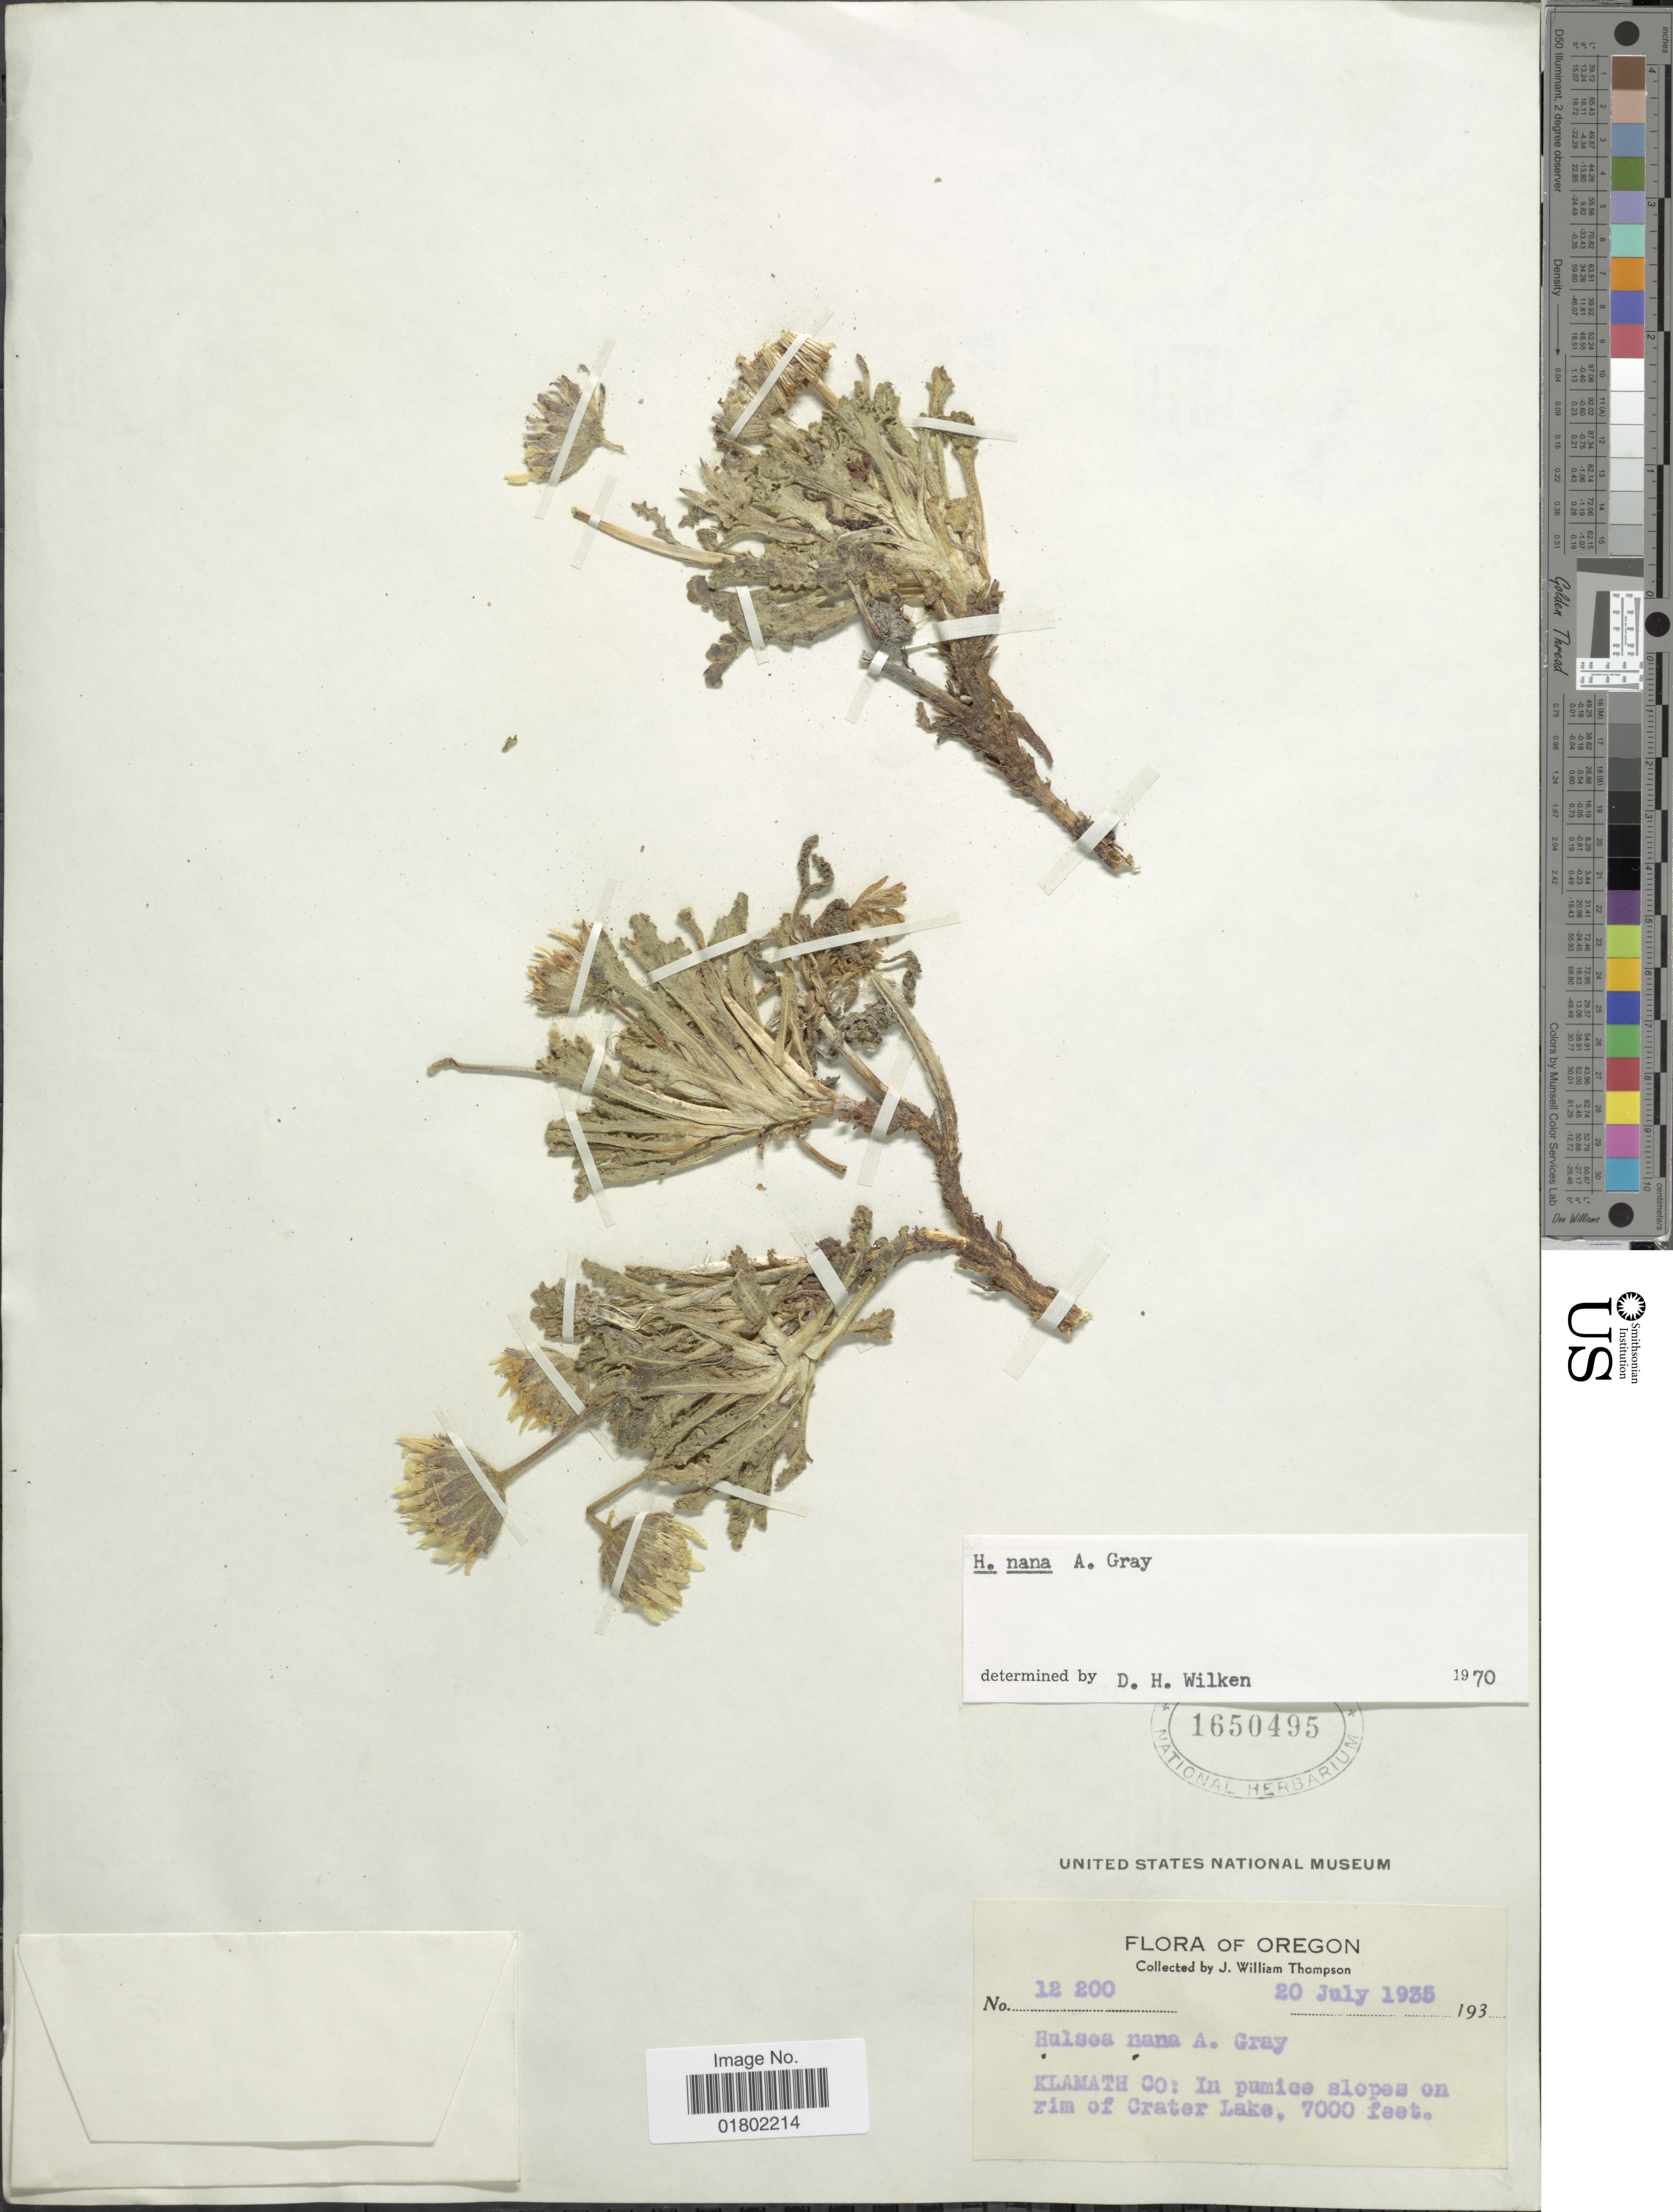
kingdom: Plantae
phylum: Tracheophyta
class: Magnoliopsida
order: Asterales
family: Asteraceae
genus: Hulsea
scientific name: Hulsea nana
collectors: J. W. Thompson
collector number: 12200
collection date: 1935-07-20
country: United States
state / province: Oregon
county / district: Klamath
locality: Klamath Co: In pumice slopes on rim of Crater Lake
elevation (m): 2134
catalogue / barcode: US 1650495